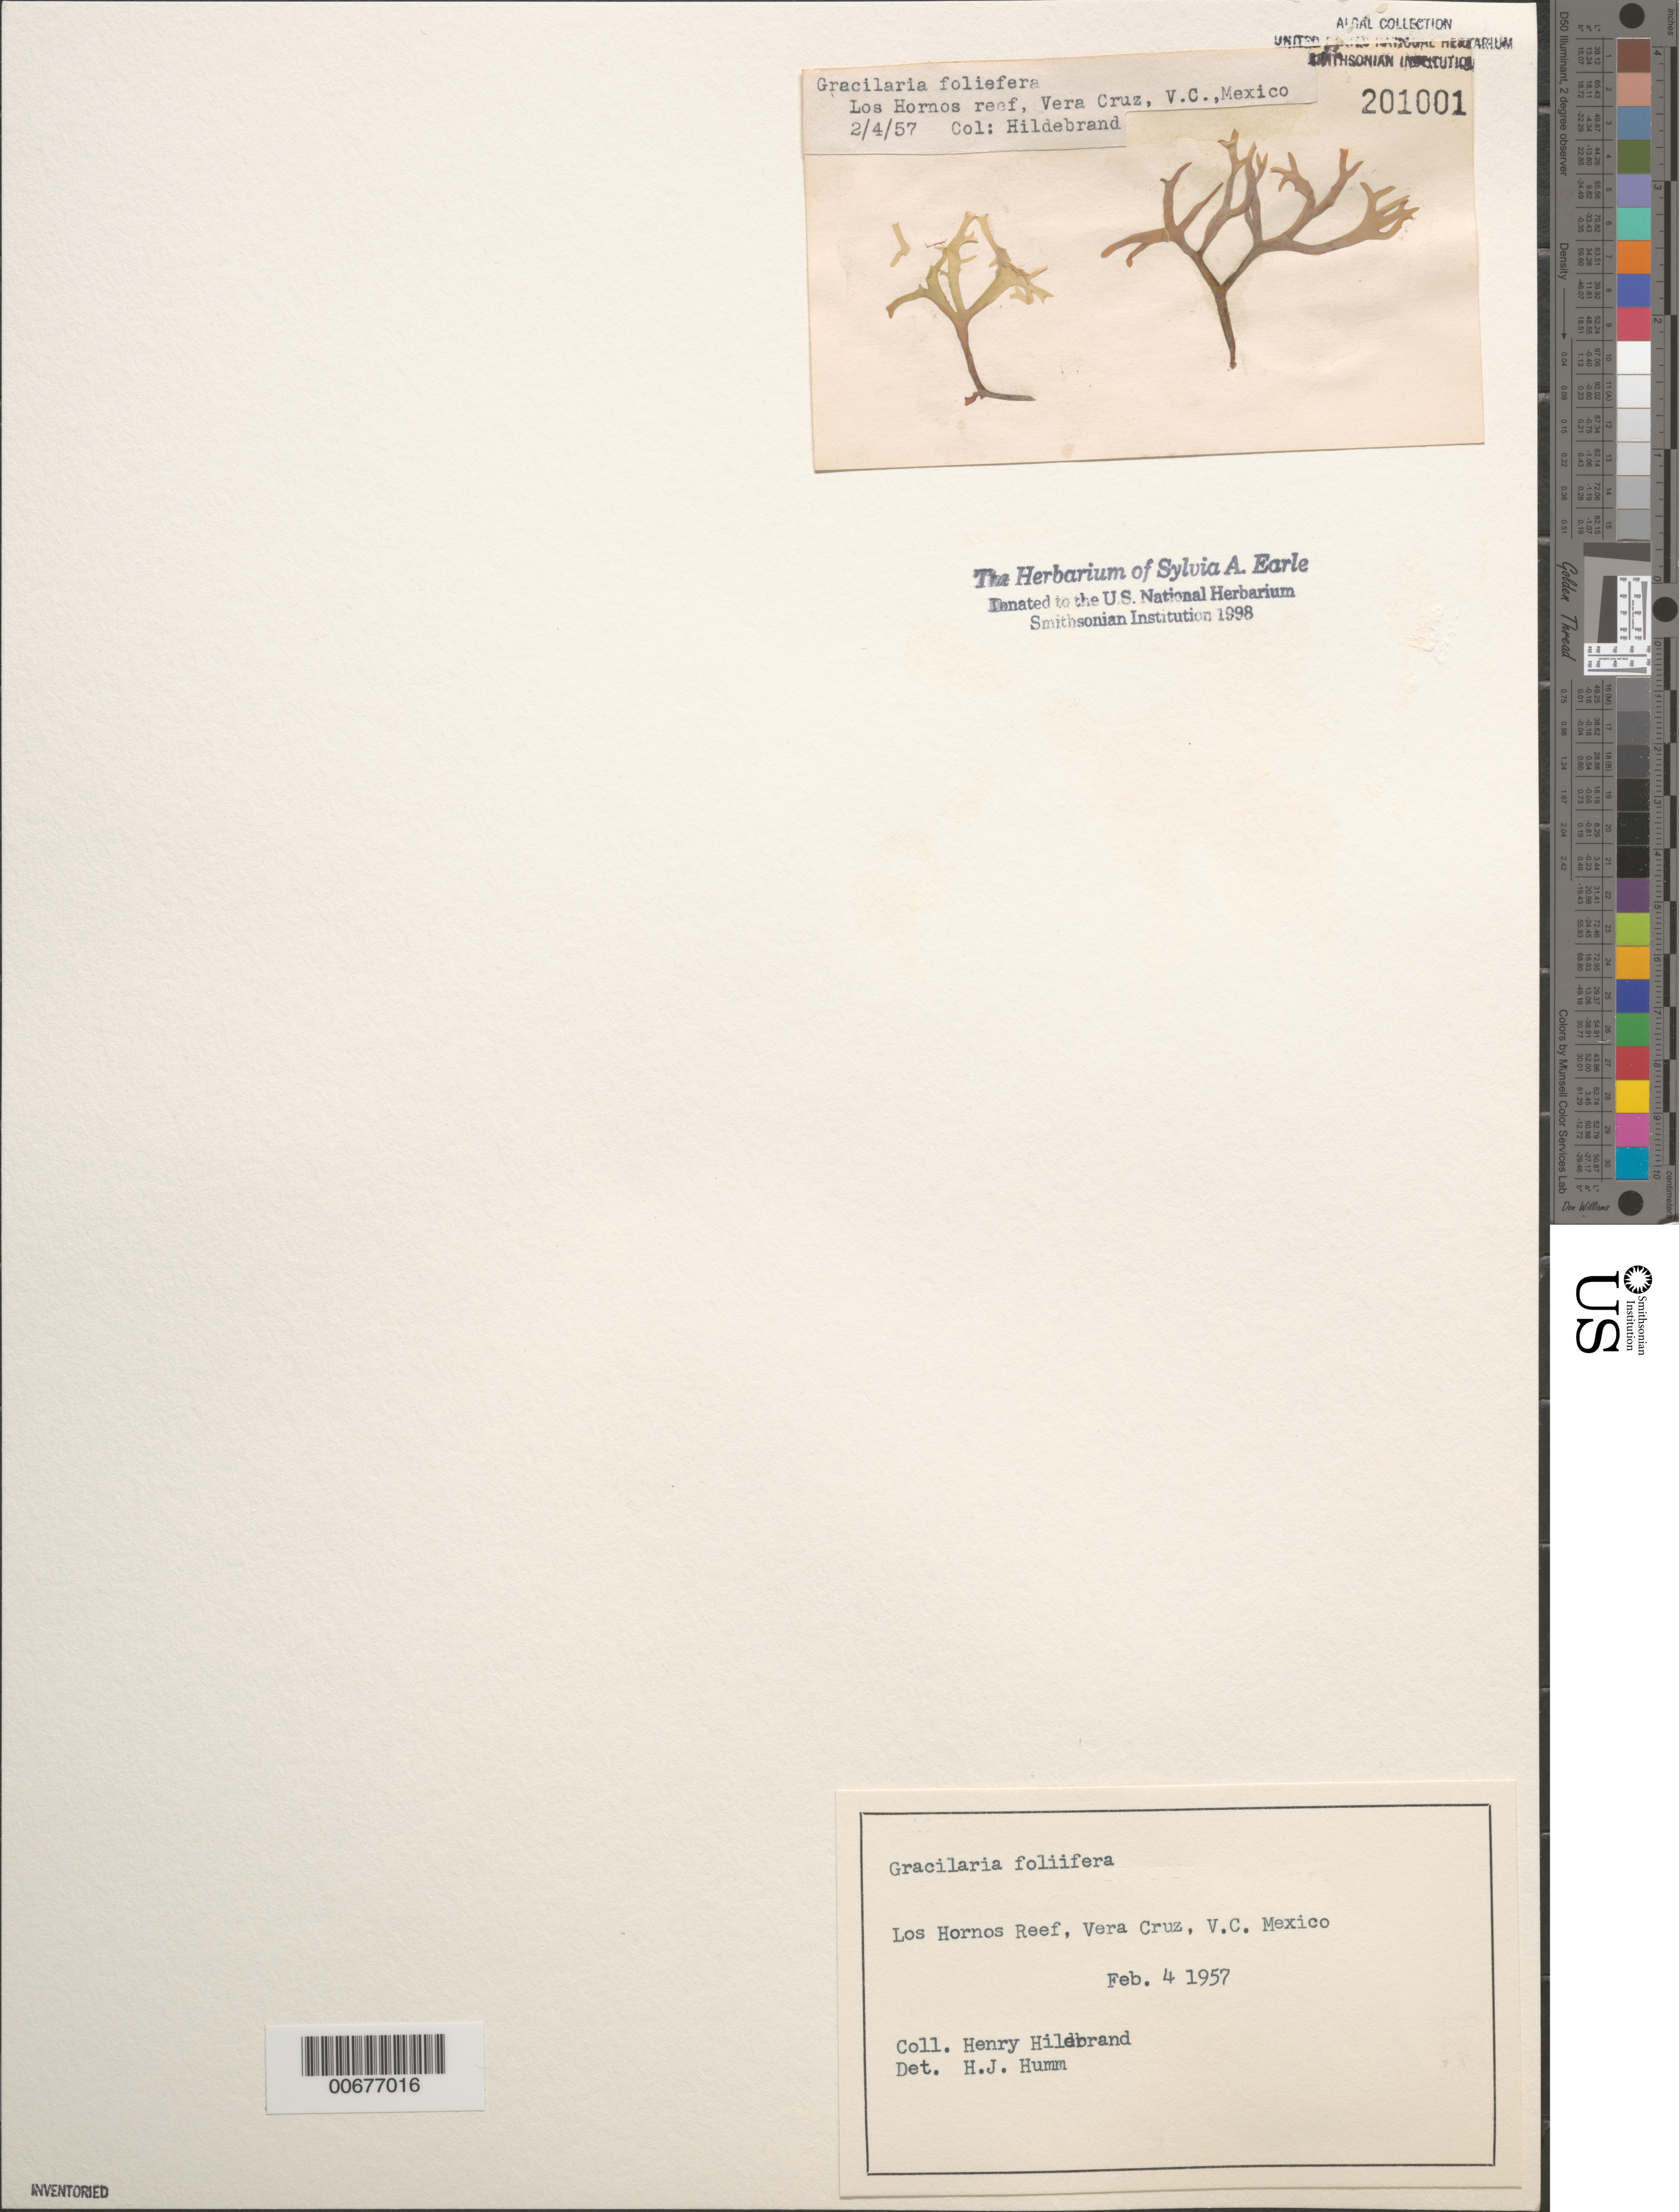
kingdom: Plantae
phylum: Rhodophyta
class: Florideophyceae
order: Gracilariales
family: Gracilariaceae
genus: Gracilaria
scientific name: Gracilaria foliifera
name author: (Forssk.) Børgesen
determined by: Humm, Harold J.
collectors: H. Hildebrand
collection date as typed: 04 Feb 1957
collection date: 1957-02-04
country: Mexico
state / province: Veracruz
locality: Los Hornos Reef, Veracruz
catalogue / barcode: US 201001